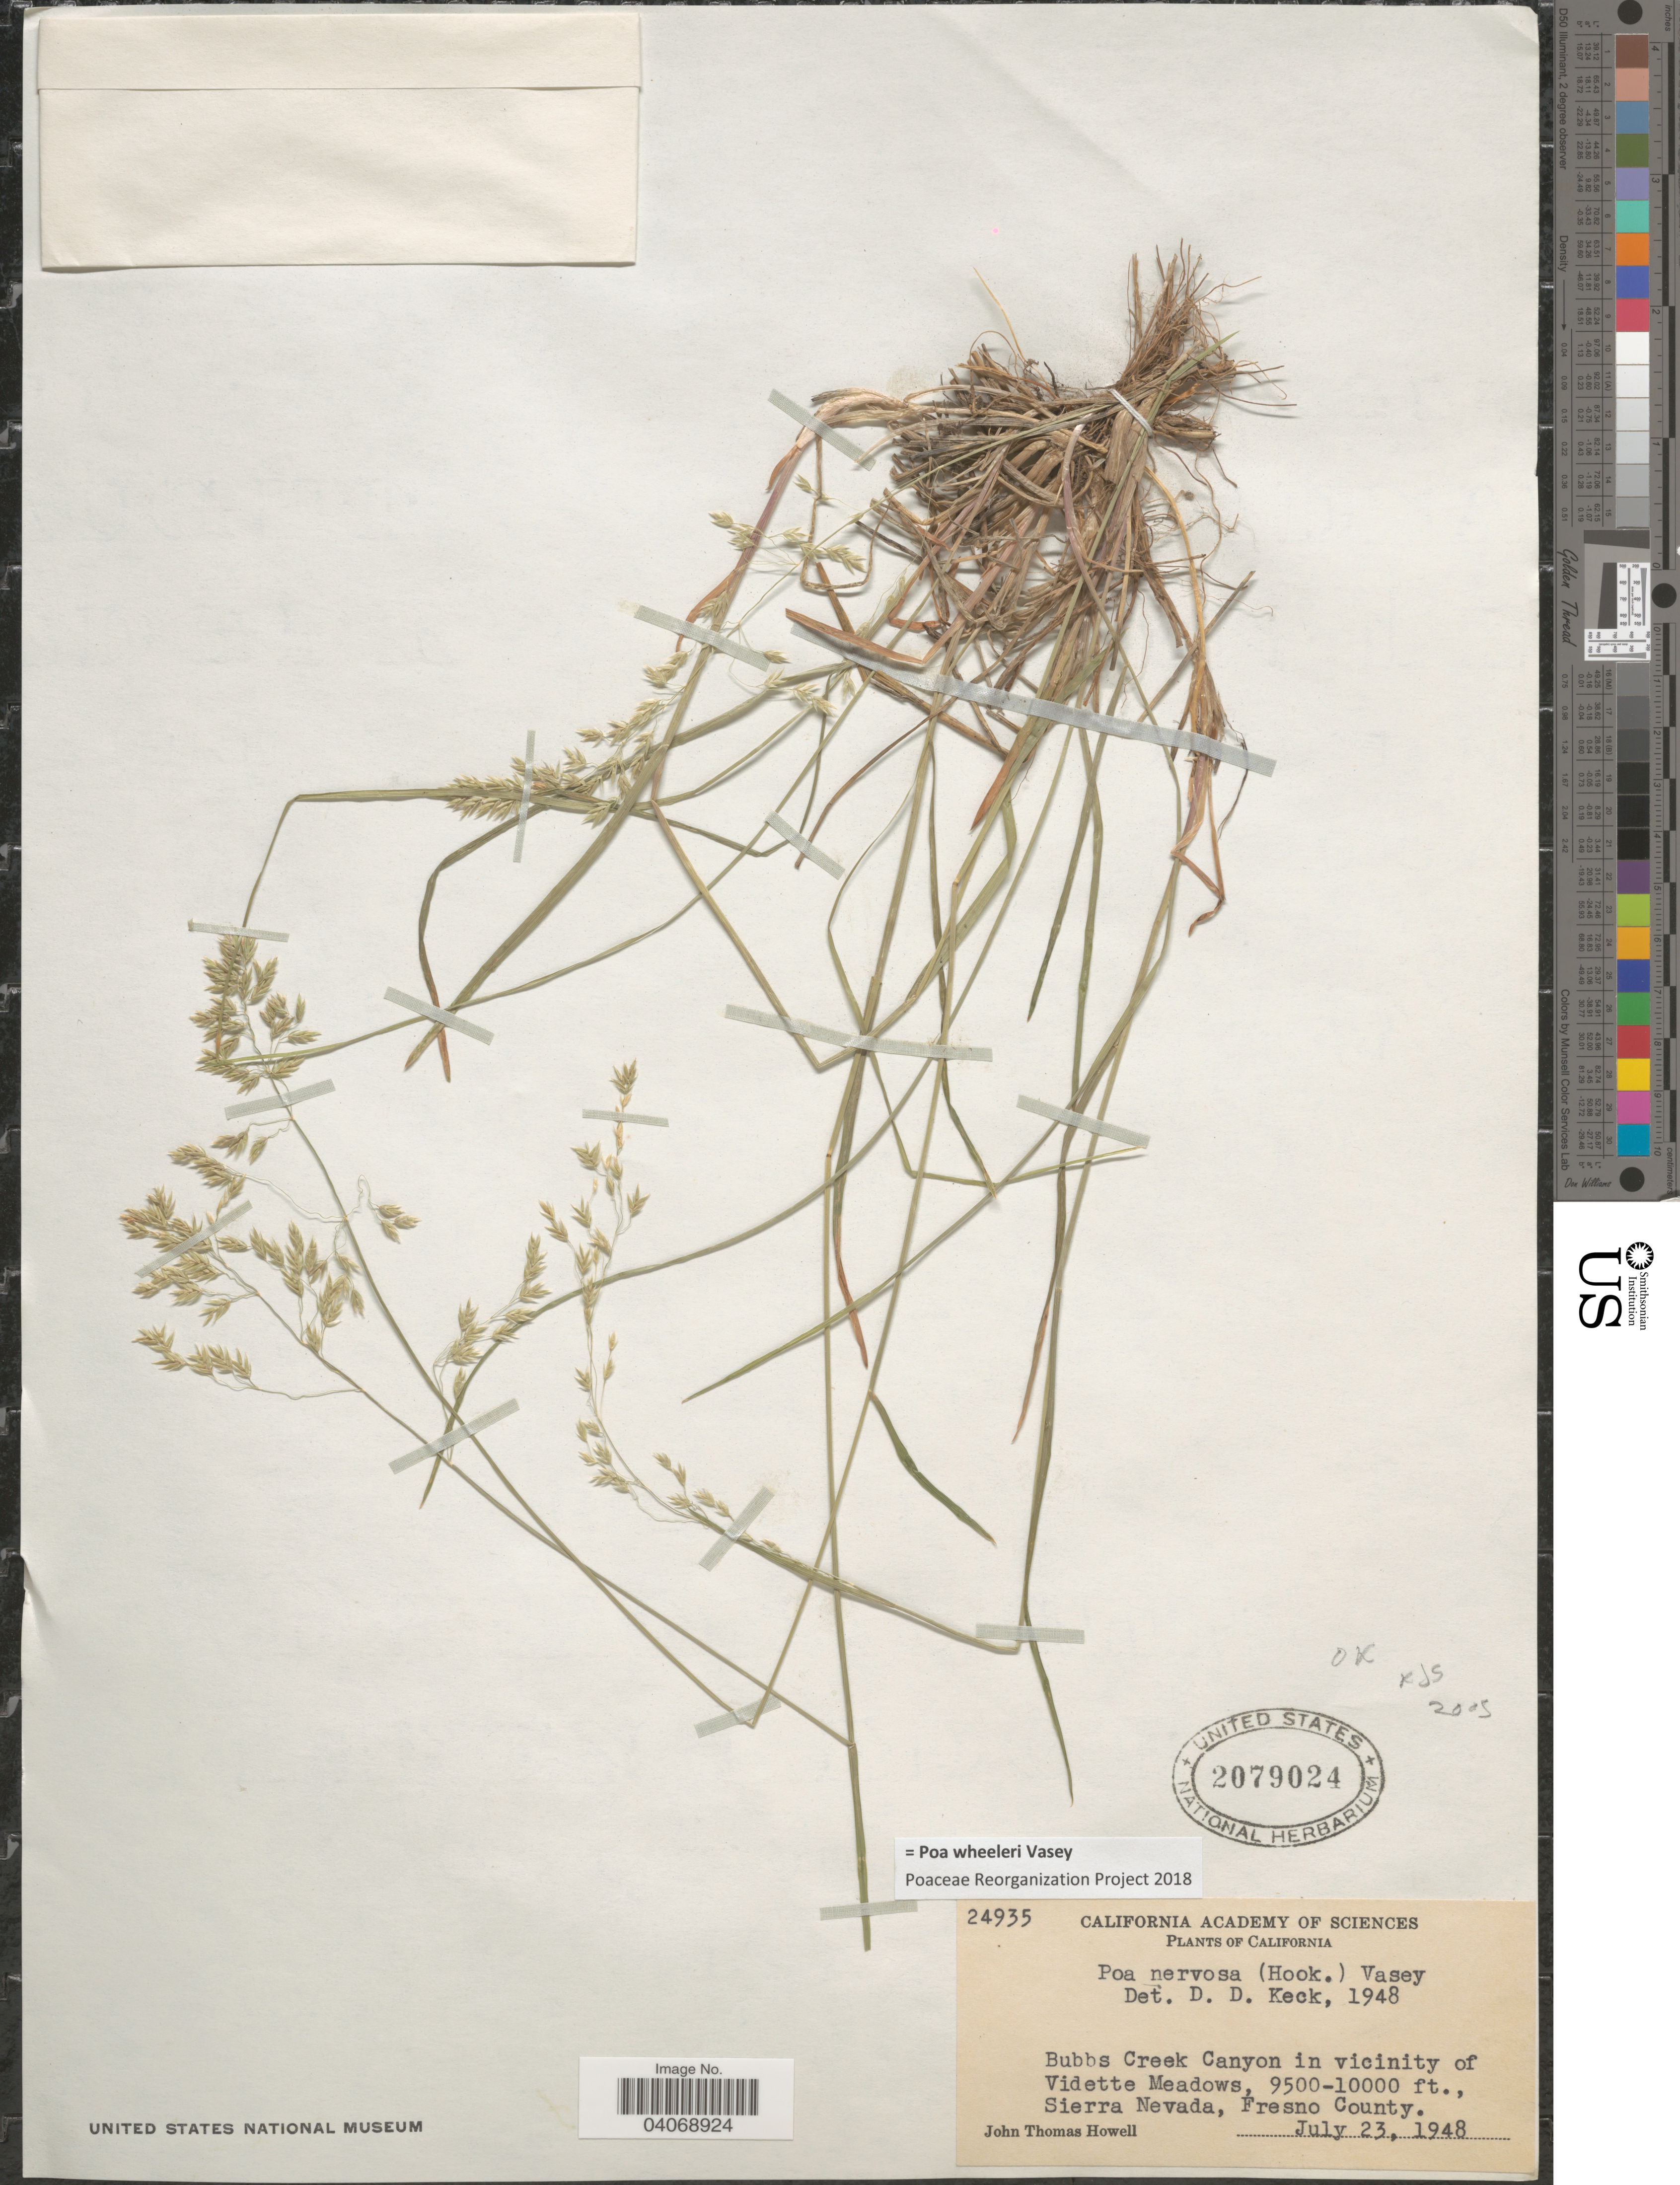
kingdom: Plantae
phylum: Tracheophyta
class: Liliopsida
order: Poales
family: Poaceae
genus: Poa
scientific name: Poa wheeleri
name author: Vasey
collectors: J. T. Howell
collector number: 24935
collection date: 1948-07-23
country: United States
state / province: California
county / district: Fresno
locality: Bubbs Creek Canyon in vicinity of Vidette Meadows, Sierra Nevada, Fresno County.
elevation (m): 2896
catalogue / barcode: US 2079024